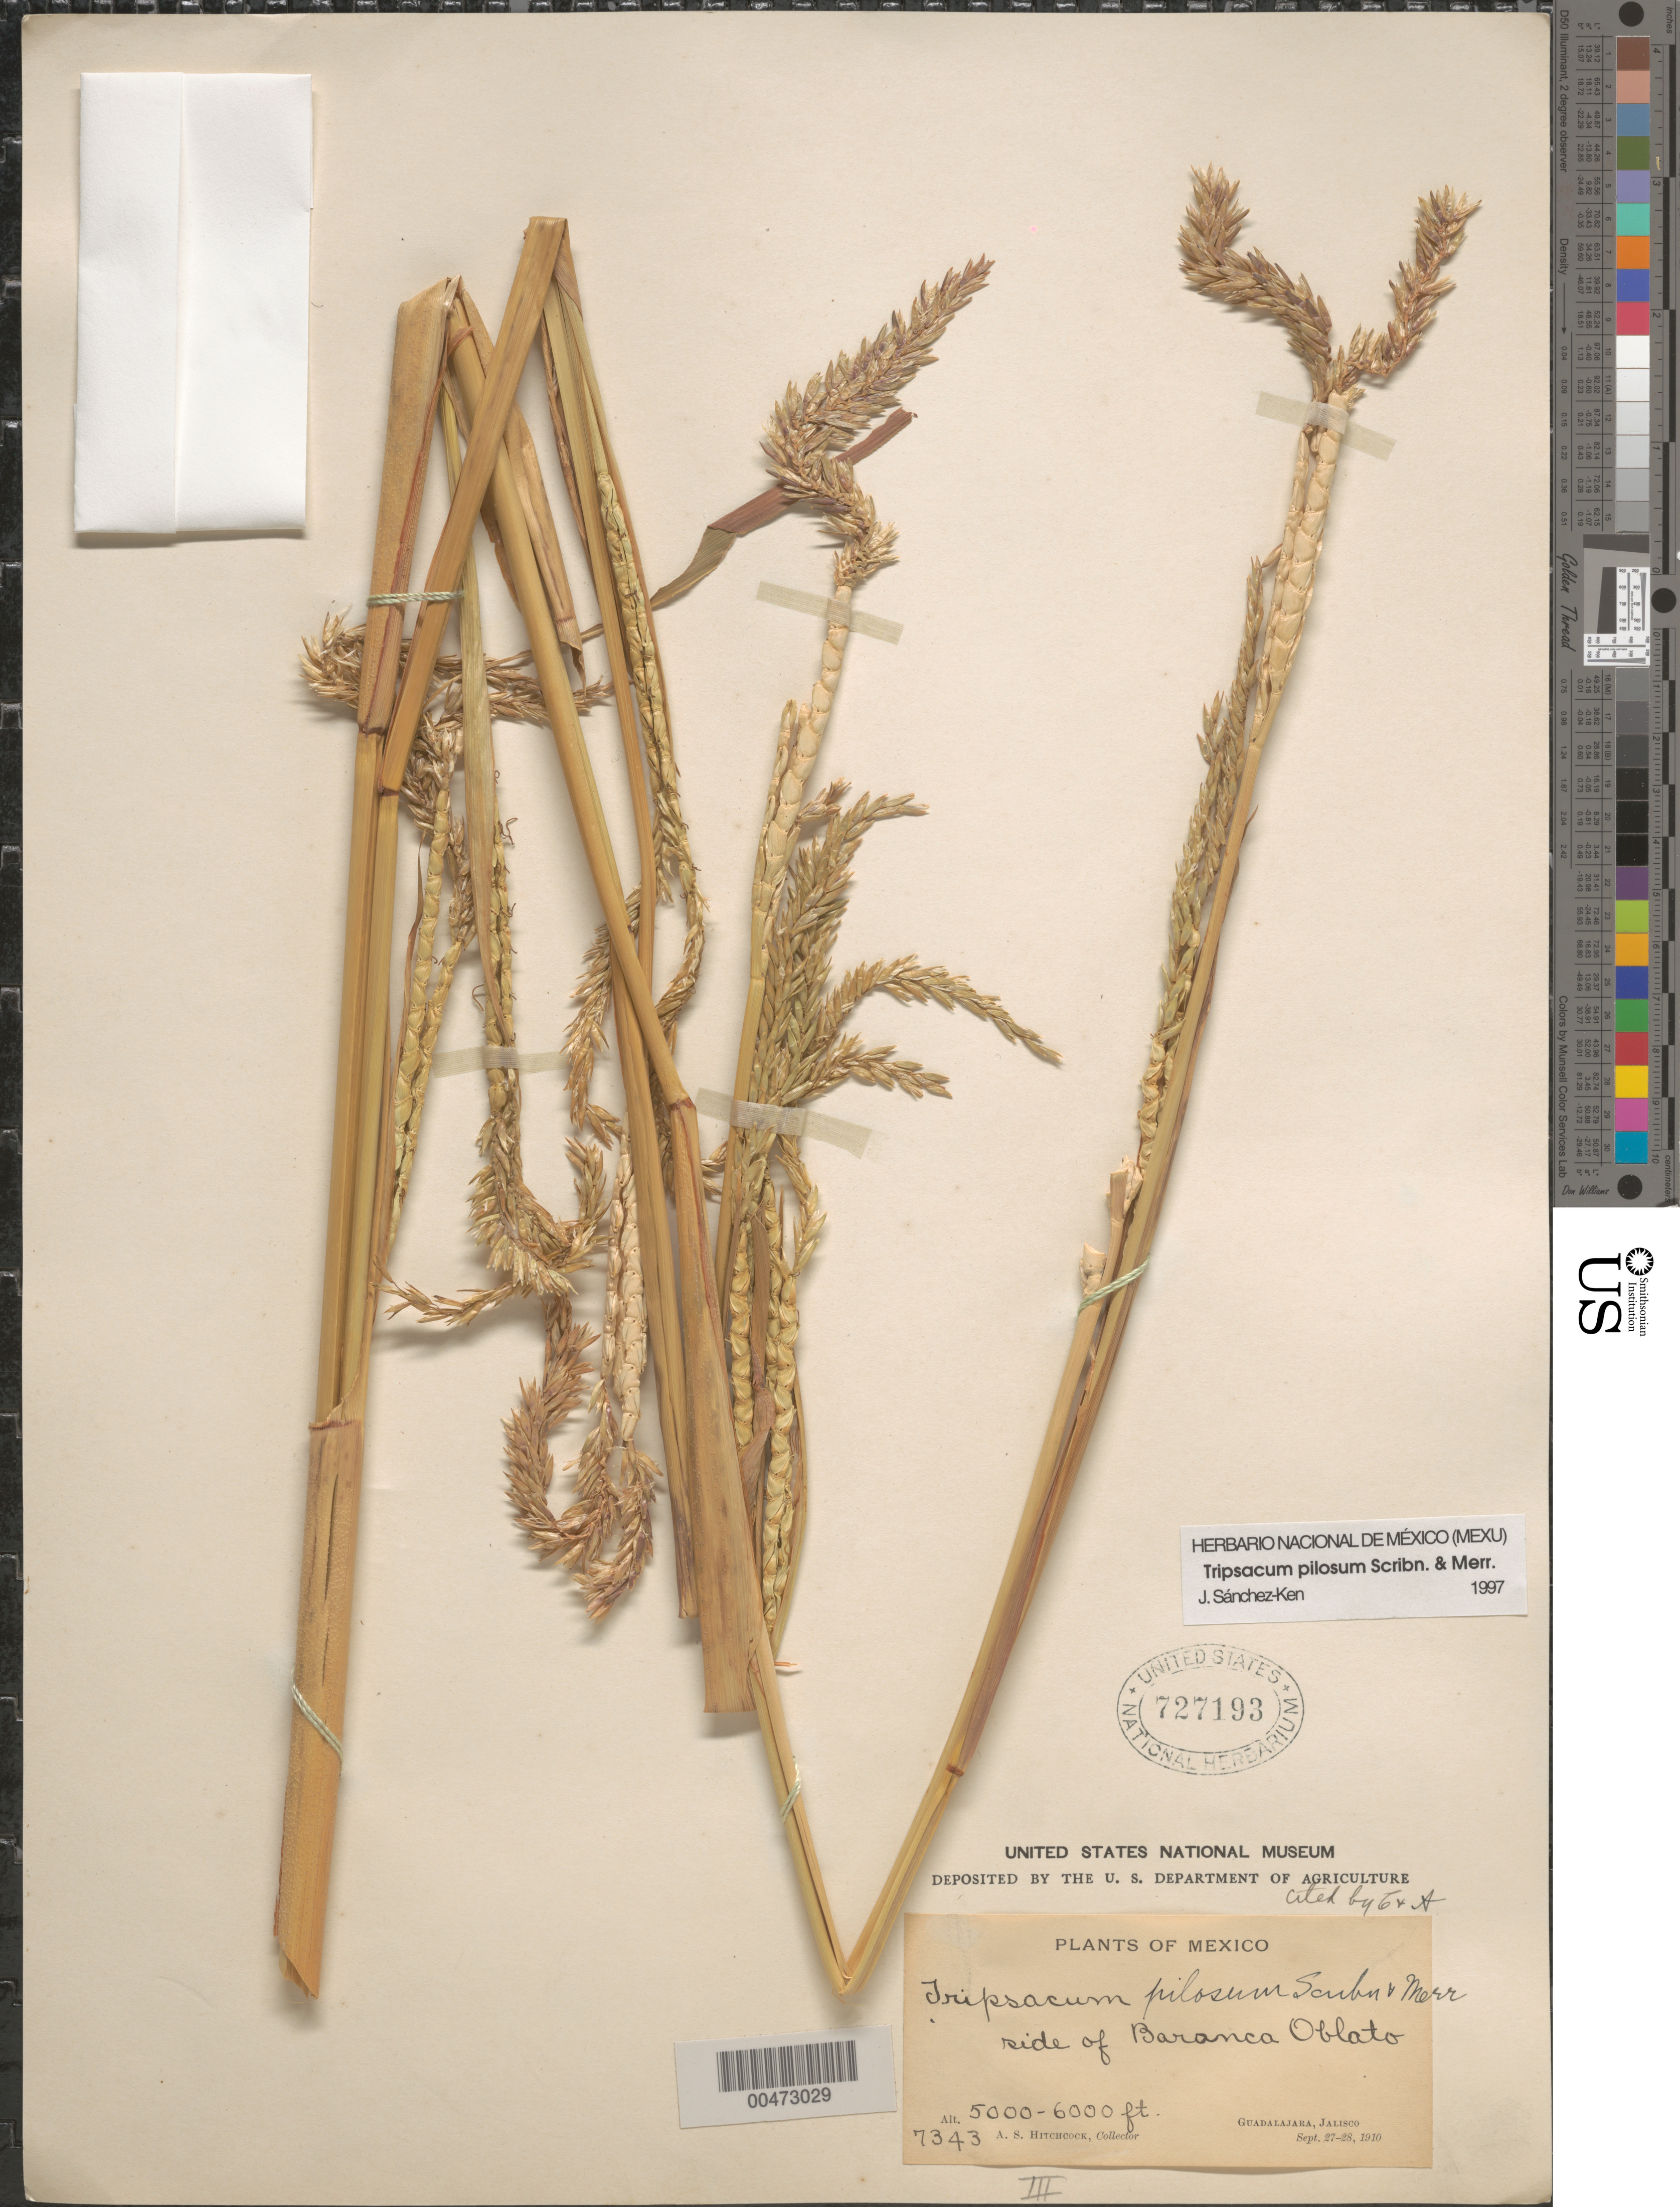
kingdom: Plantae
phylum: Tracheophyta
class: Liliopsida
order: Poales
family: Poaceae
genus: Tripsacum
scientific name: Tripsacum pilosum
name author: Scribn. & Merr.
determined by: Sánchez-Ken, J. G.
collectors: A. S. Hitchcock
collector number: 7343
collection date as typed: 27 Sep 1910 to 28 Sep 1910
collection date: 1910-09-27/1910-09-28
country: Mexico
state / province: Jalisco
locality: Side of Baranca Oblato, Guadalajara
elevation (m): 1524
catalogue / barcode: US 727193